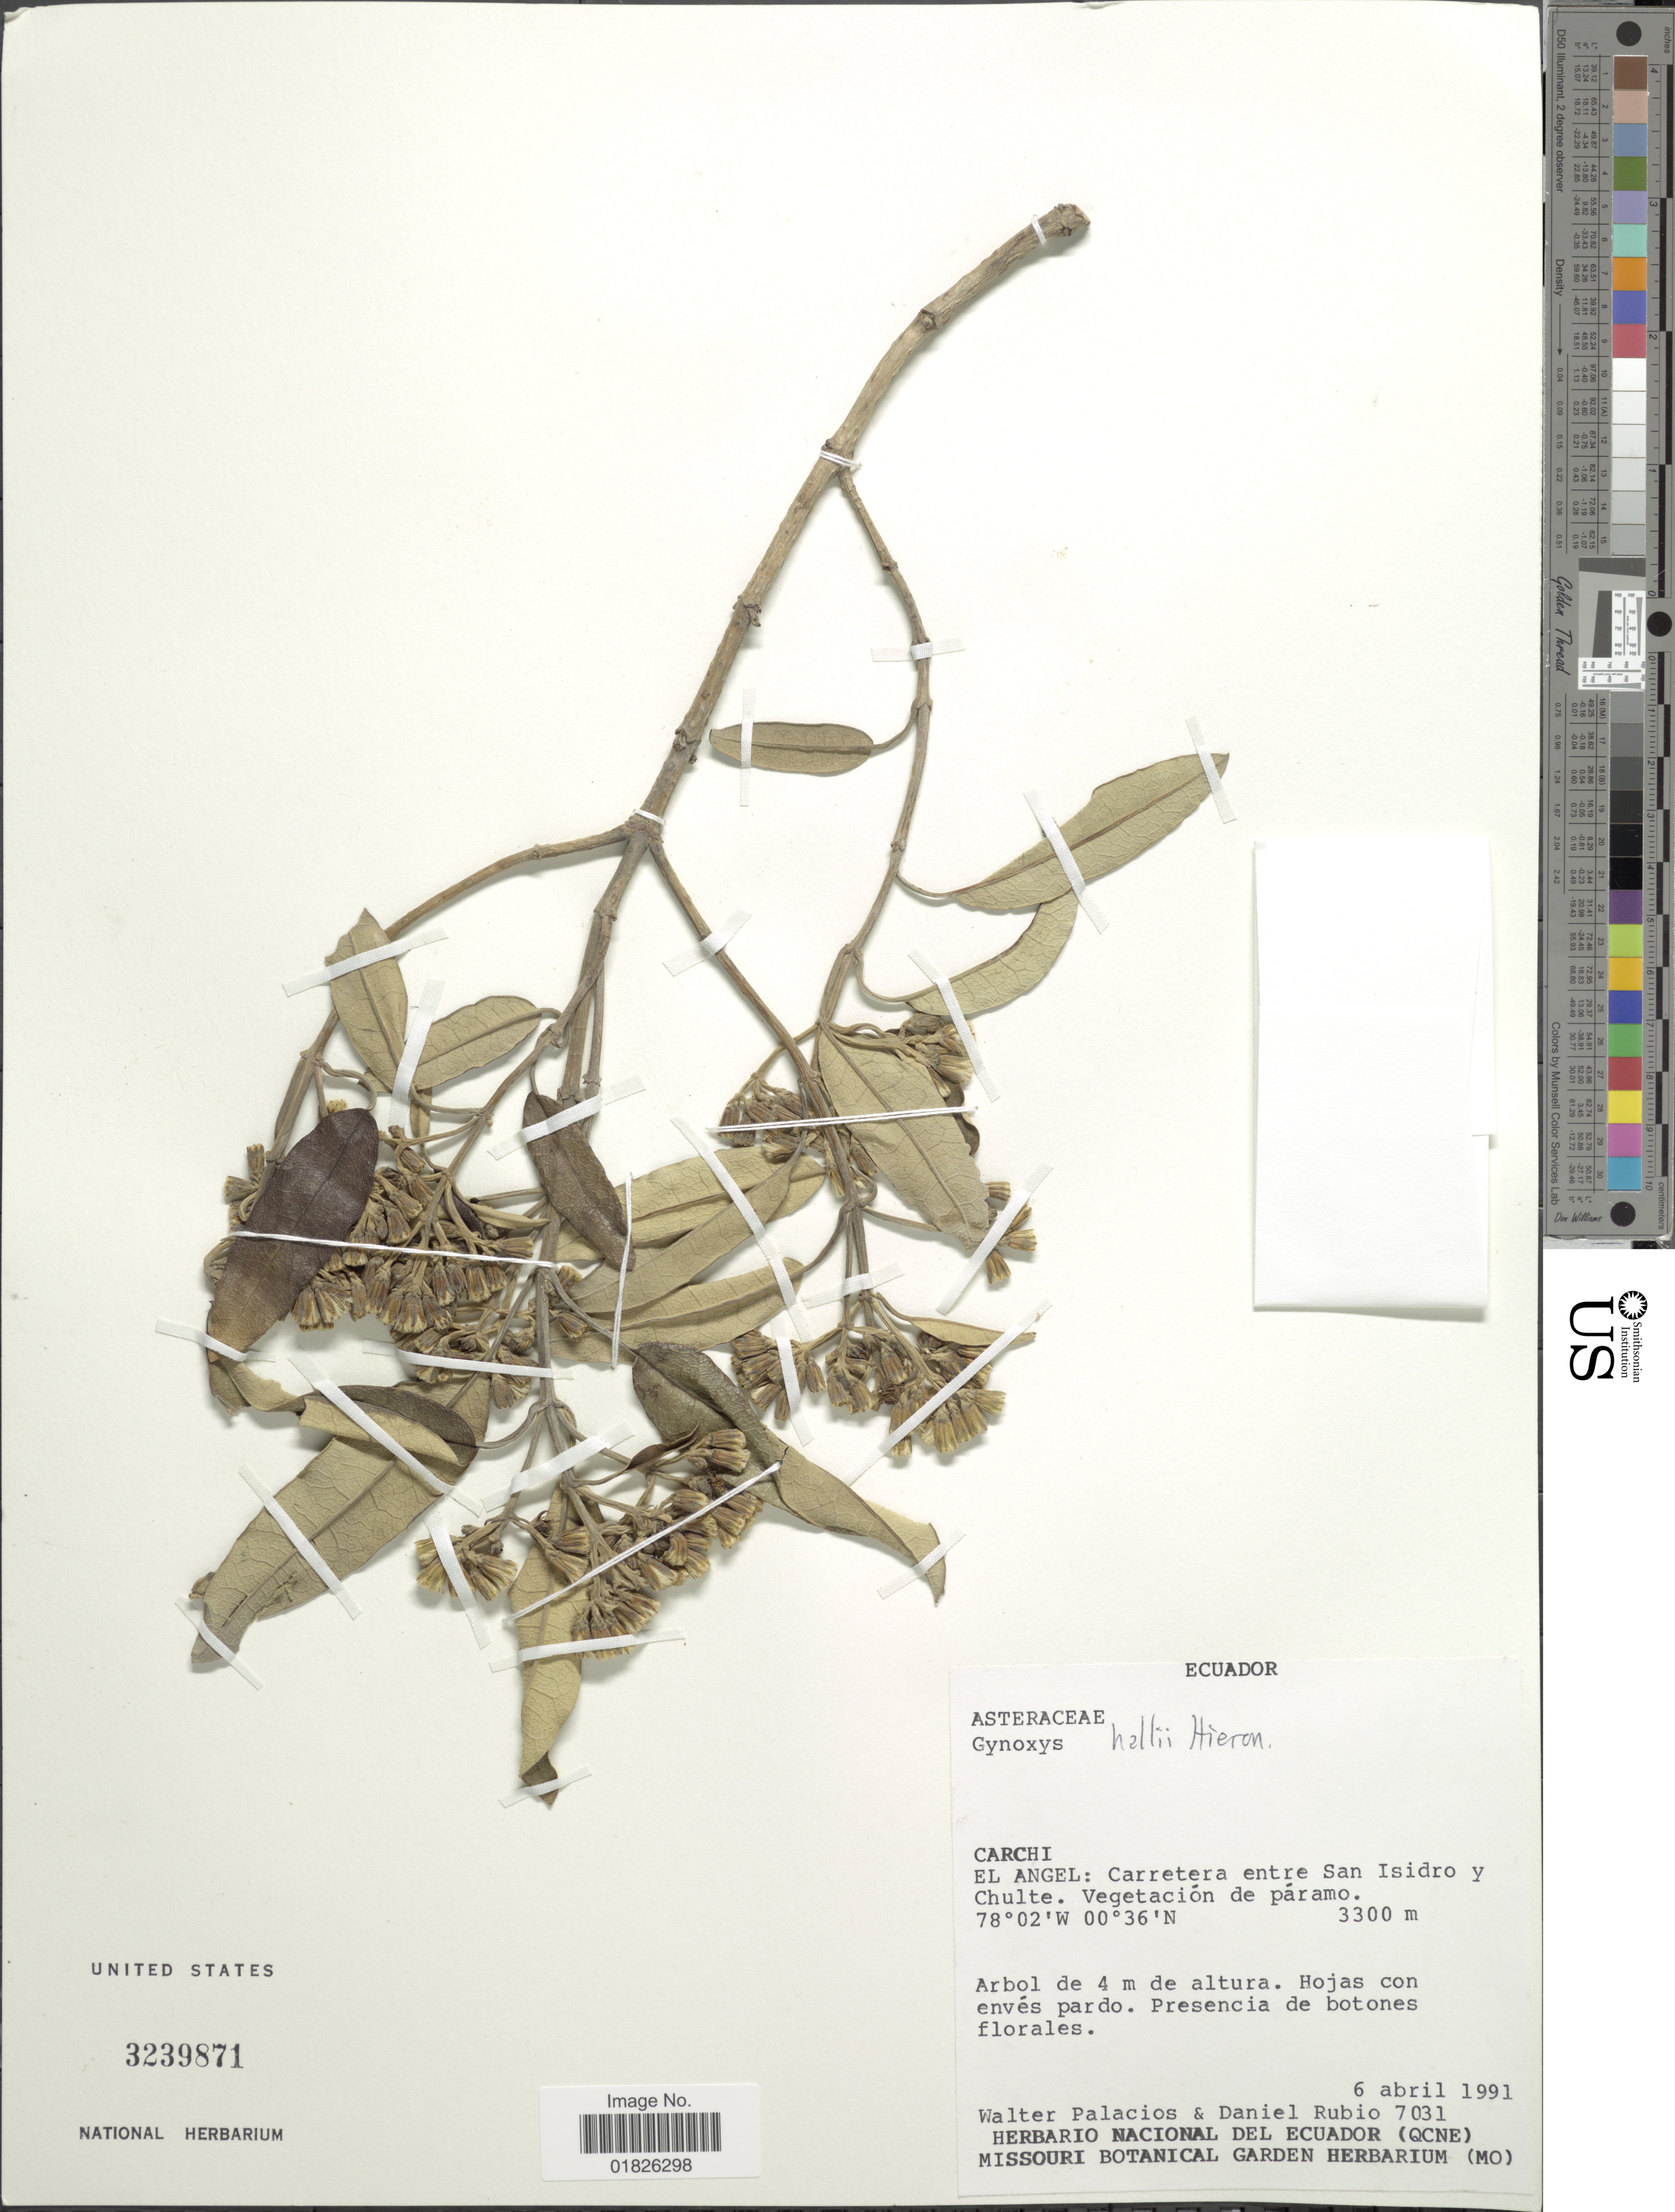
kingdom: Plantae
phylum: Tracheophyta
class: Magnoliopsida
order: Asterales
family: Asteraceae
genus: Gynoxys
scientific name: Gynoxys hallii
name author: Cass.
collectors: W. Palacios & D. Rubio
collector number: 7031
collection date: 1991-04-06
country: Ecuador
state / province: Carchi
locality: El Angel: Carretera entre San Isidro y Chulte.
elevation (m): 3300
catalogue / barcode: US 3239871